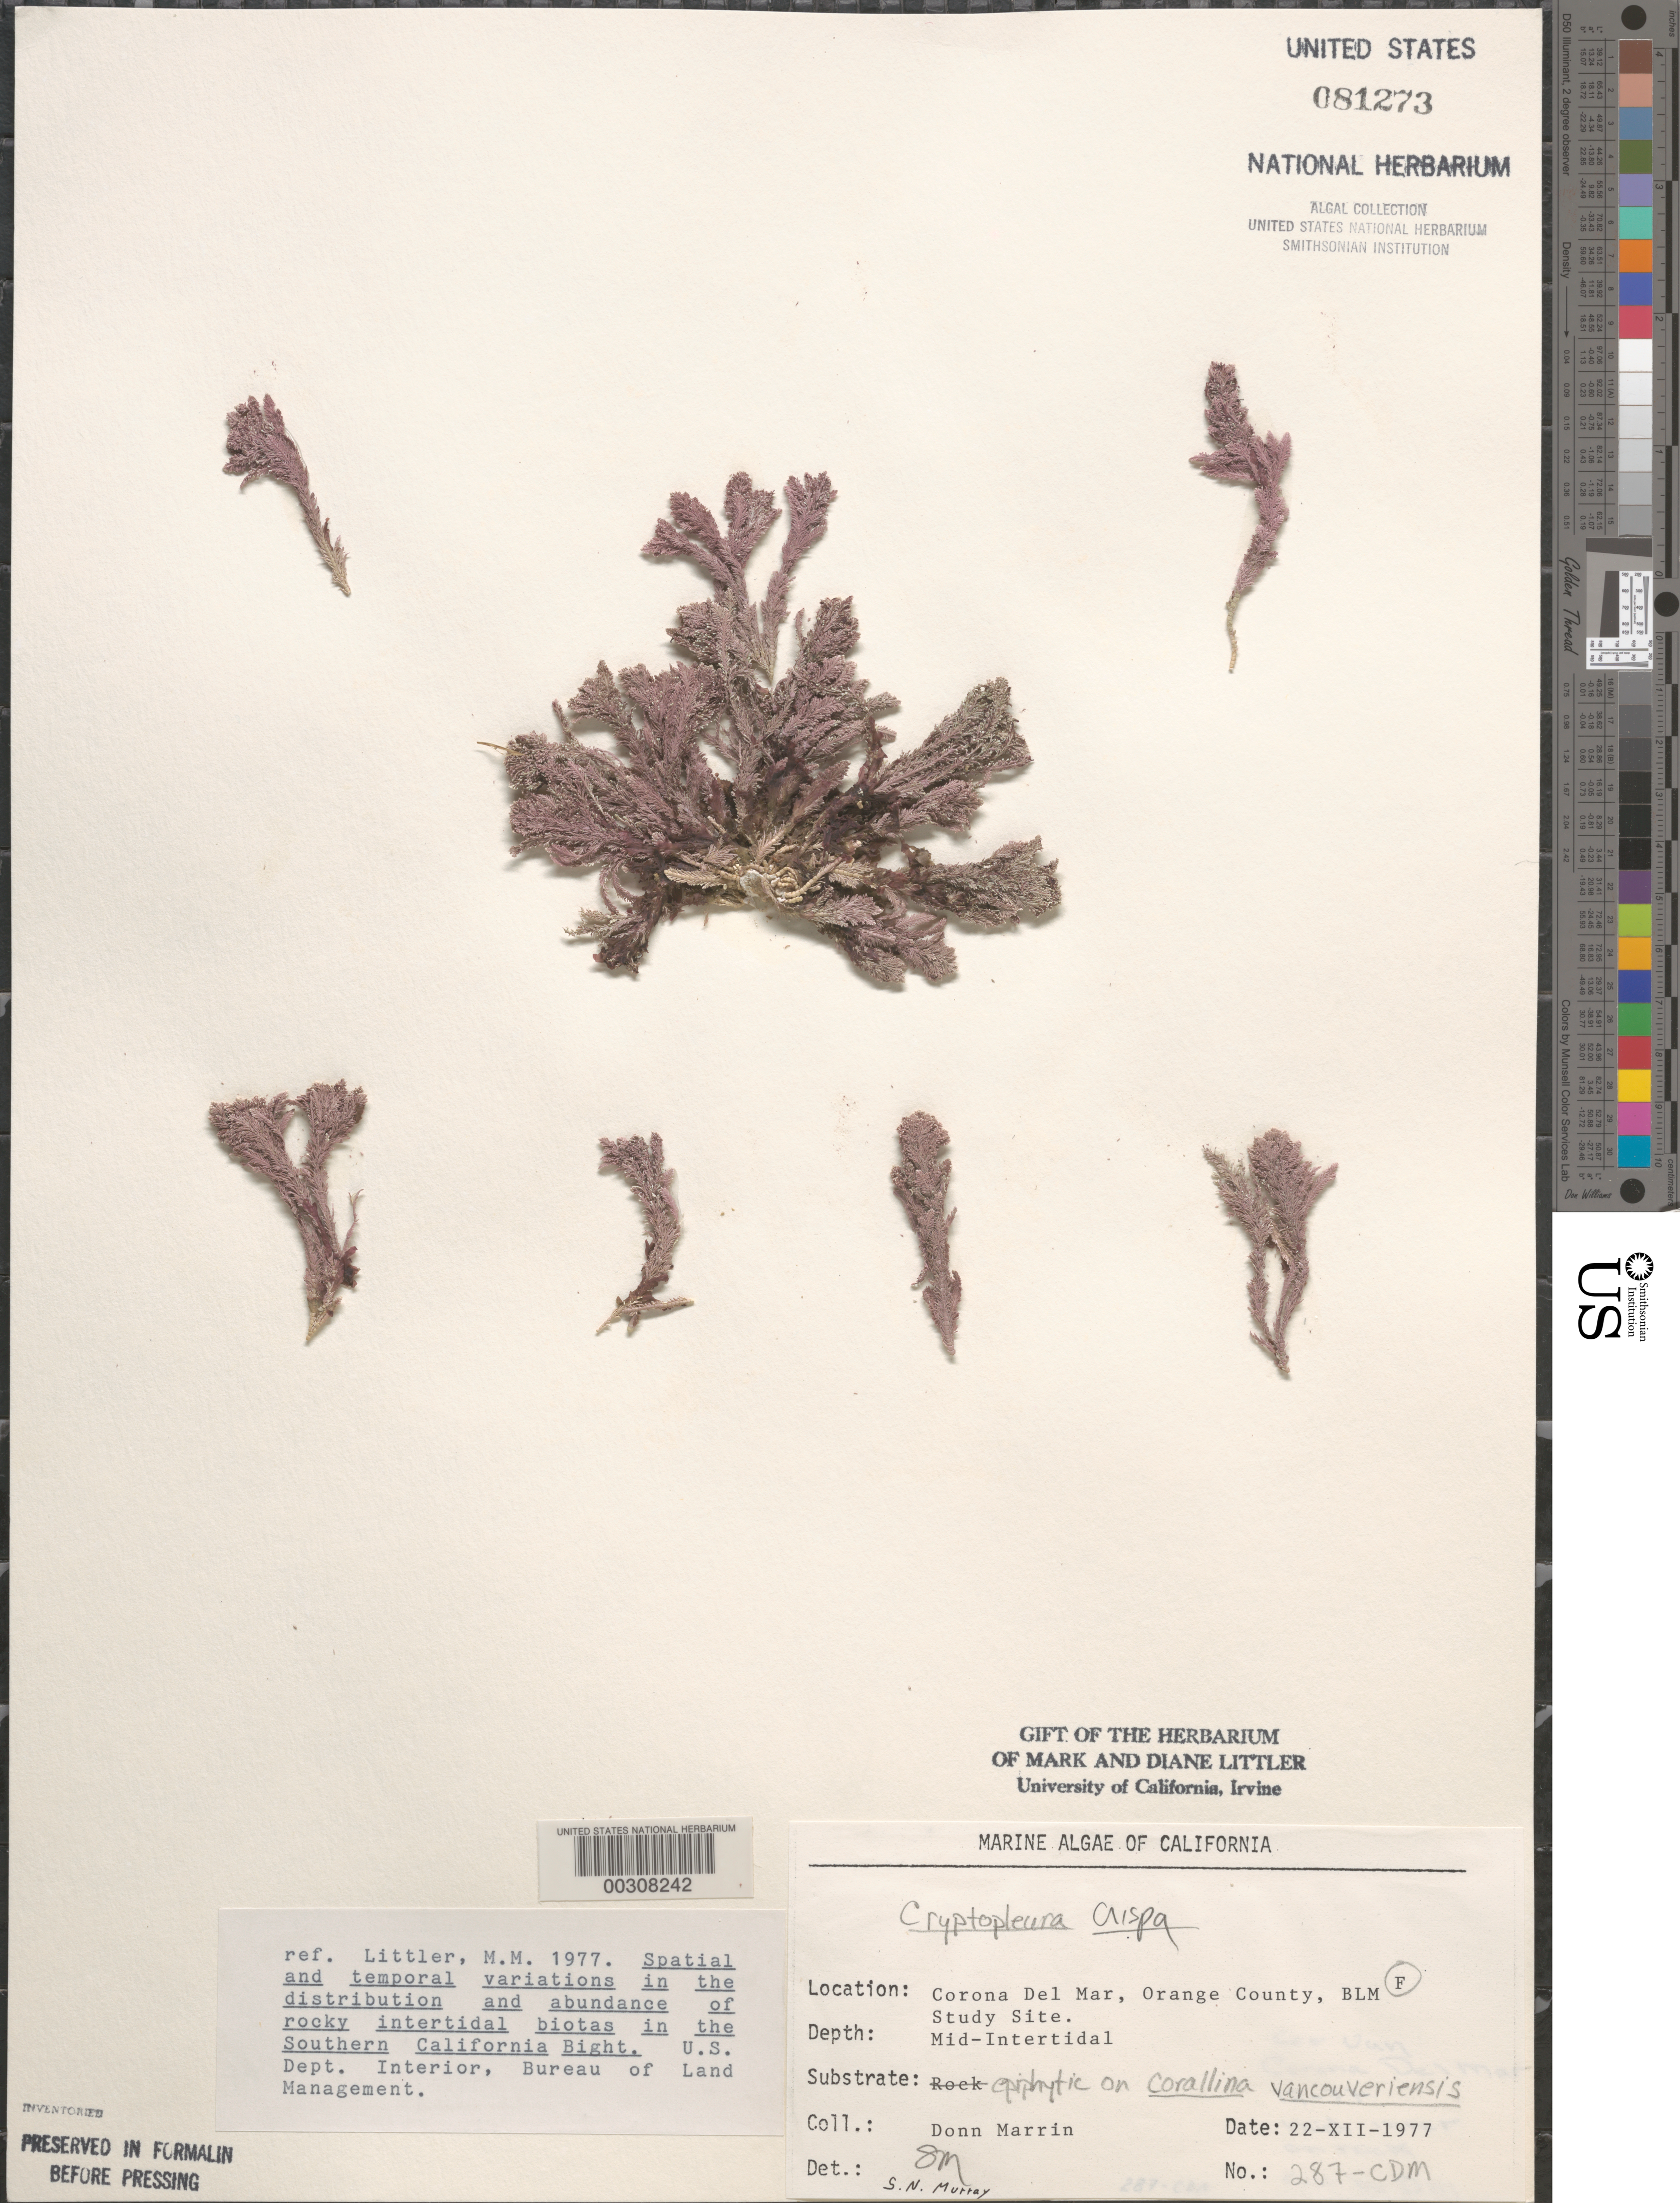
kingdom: Plantae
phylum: Rhodophyta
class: Florideophyceae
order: Ceramiales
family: Delesseriaceae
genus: Cryptopleura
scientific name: Cryptopleura crispa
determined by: Murray, S. N.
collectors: D. Marrin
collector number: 287-CDM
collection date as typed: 22 Dec 1977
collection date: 1977-12-22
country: United States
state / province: California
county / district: Orange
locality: Corona del Mar, mouth of Morning Canyon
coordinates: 33 35'14"N, 117 51'54"W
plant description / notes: BLM-SOCALBIGHT Rocky Intertidal Survey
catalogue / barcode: US 81273